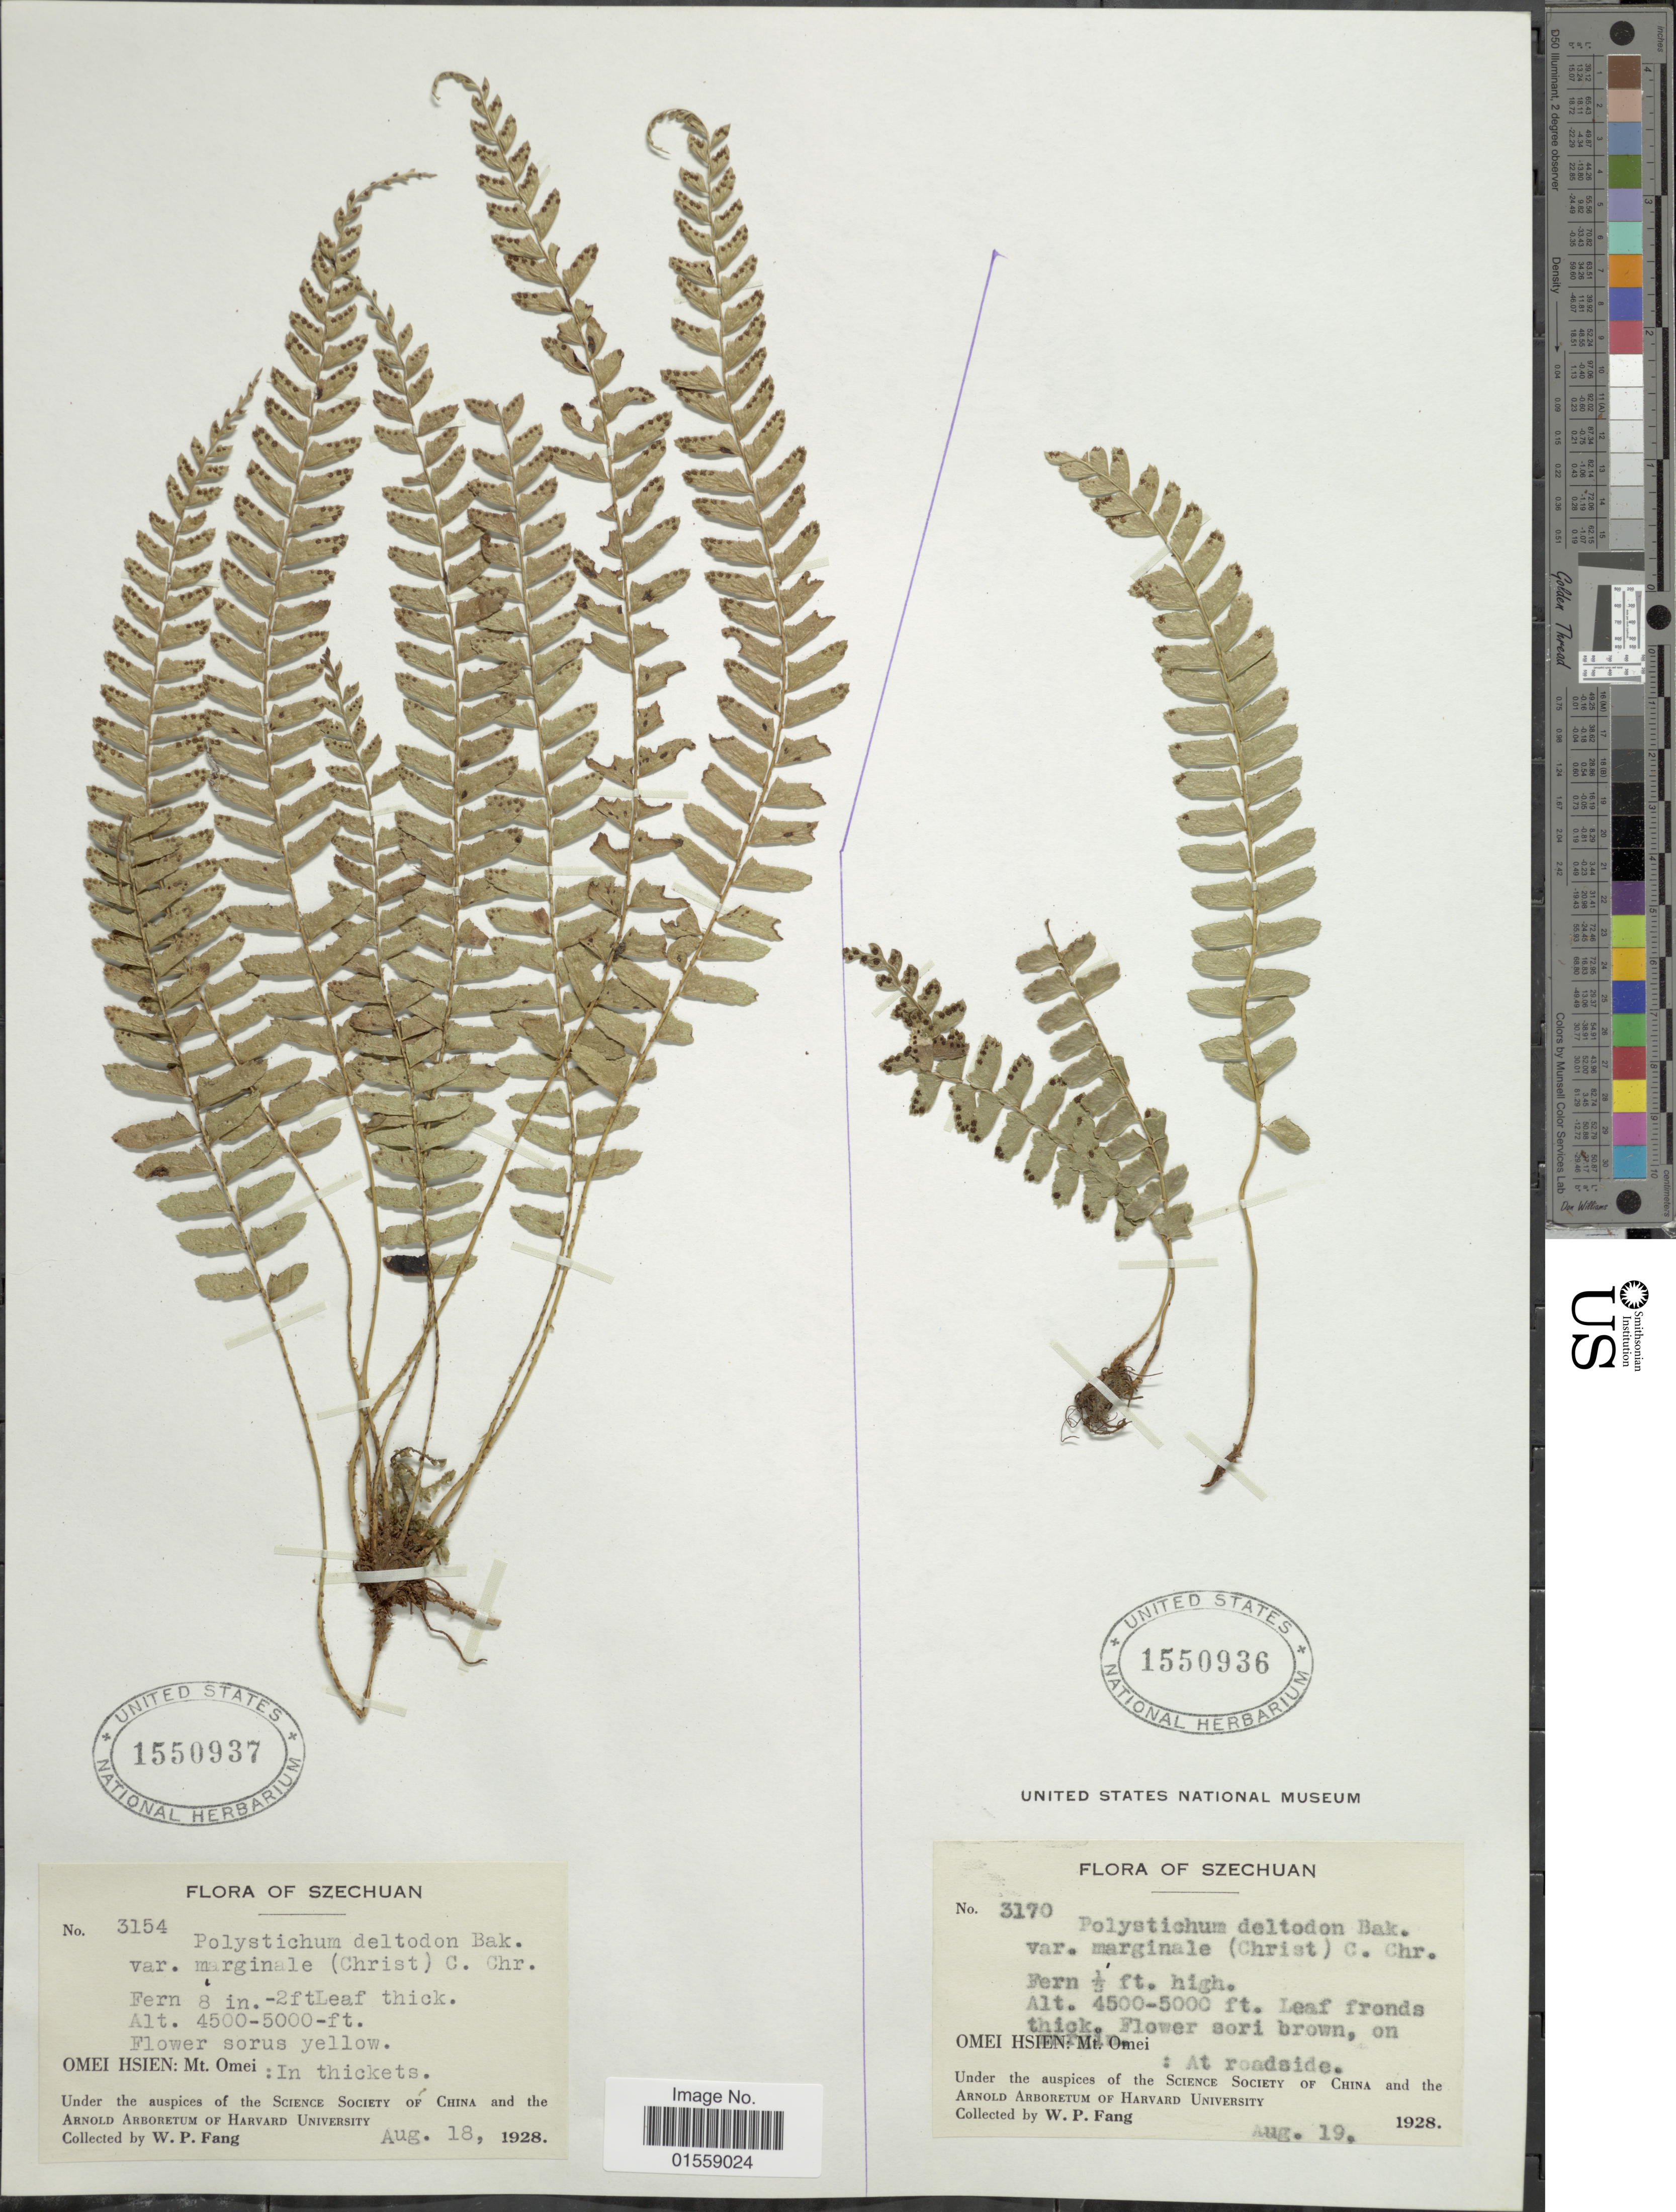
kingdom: Plantae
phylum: Tracheophyta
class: Polypodiopsida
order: Polypodiales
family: Dryopteridaceae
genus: Polystichum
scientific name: Polystichum deltodon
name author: (Baker) Diels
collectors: W. P. Fang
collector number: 3154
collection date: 1928-08-18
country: China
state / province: Sichuan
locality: Szechuan, Ome Hsien: Mt. Omei: in thickets.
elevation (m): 1372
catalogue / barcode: US 1550937